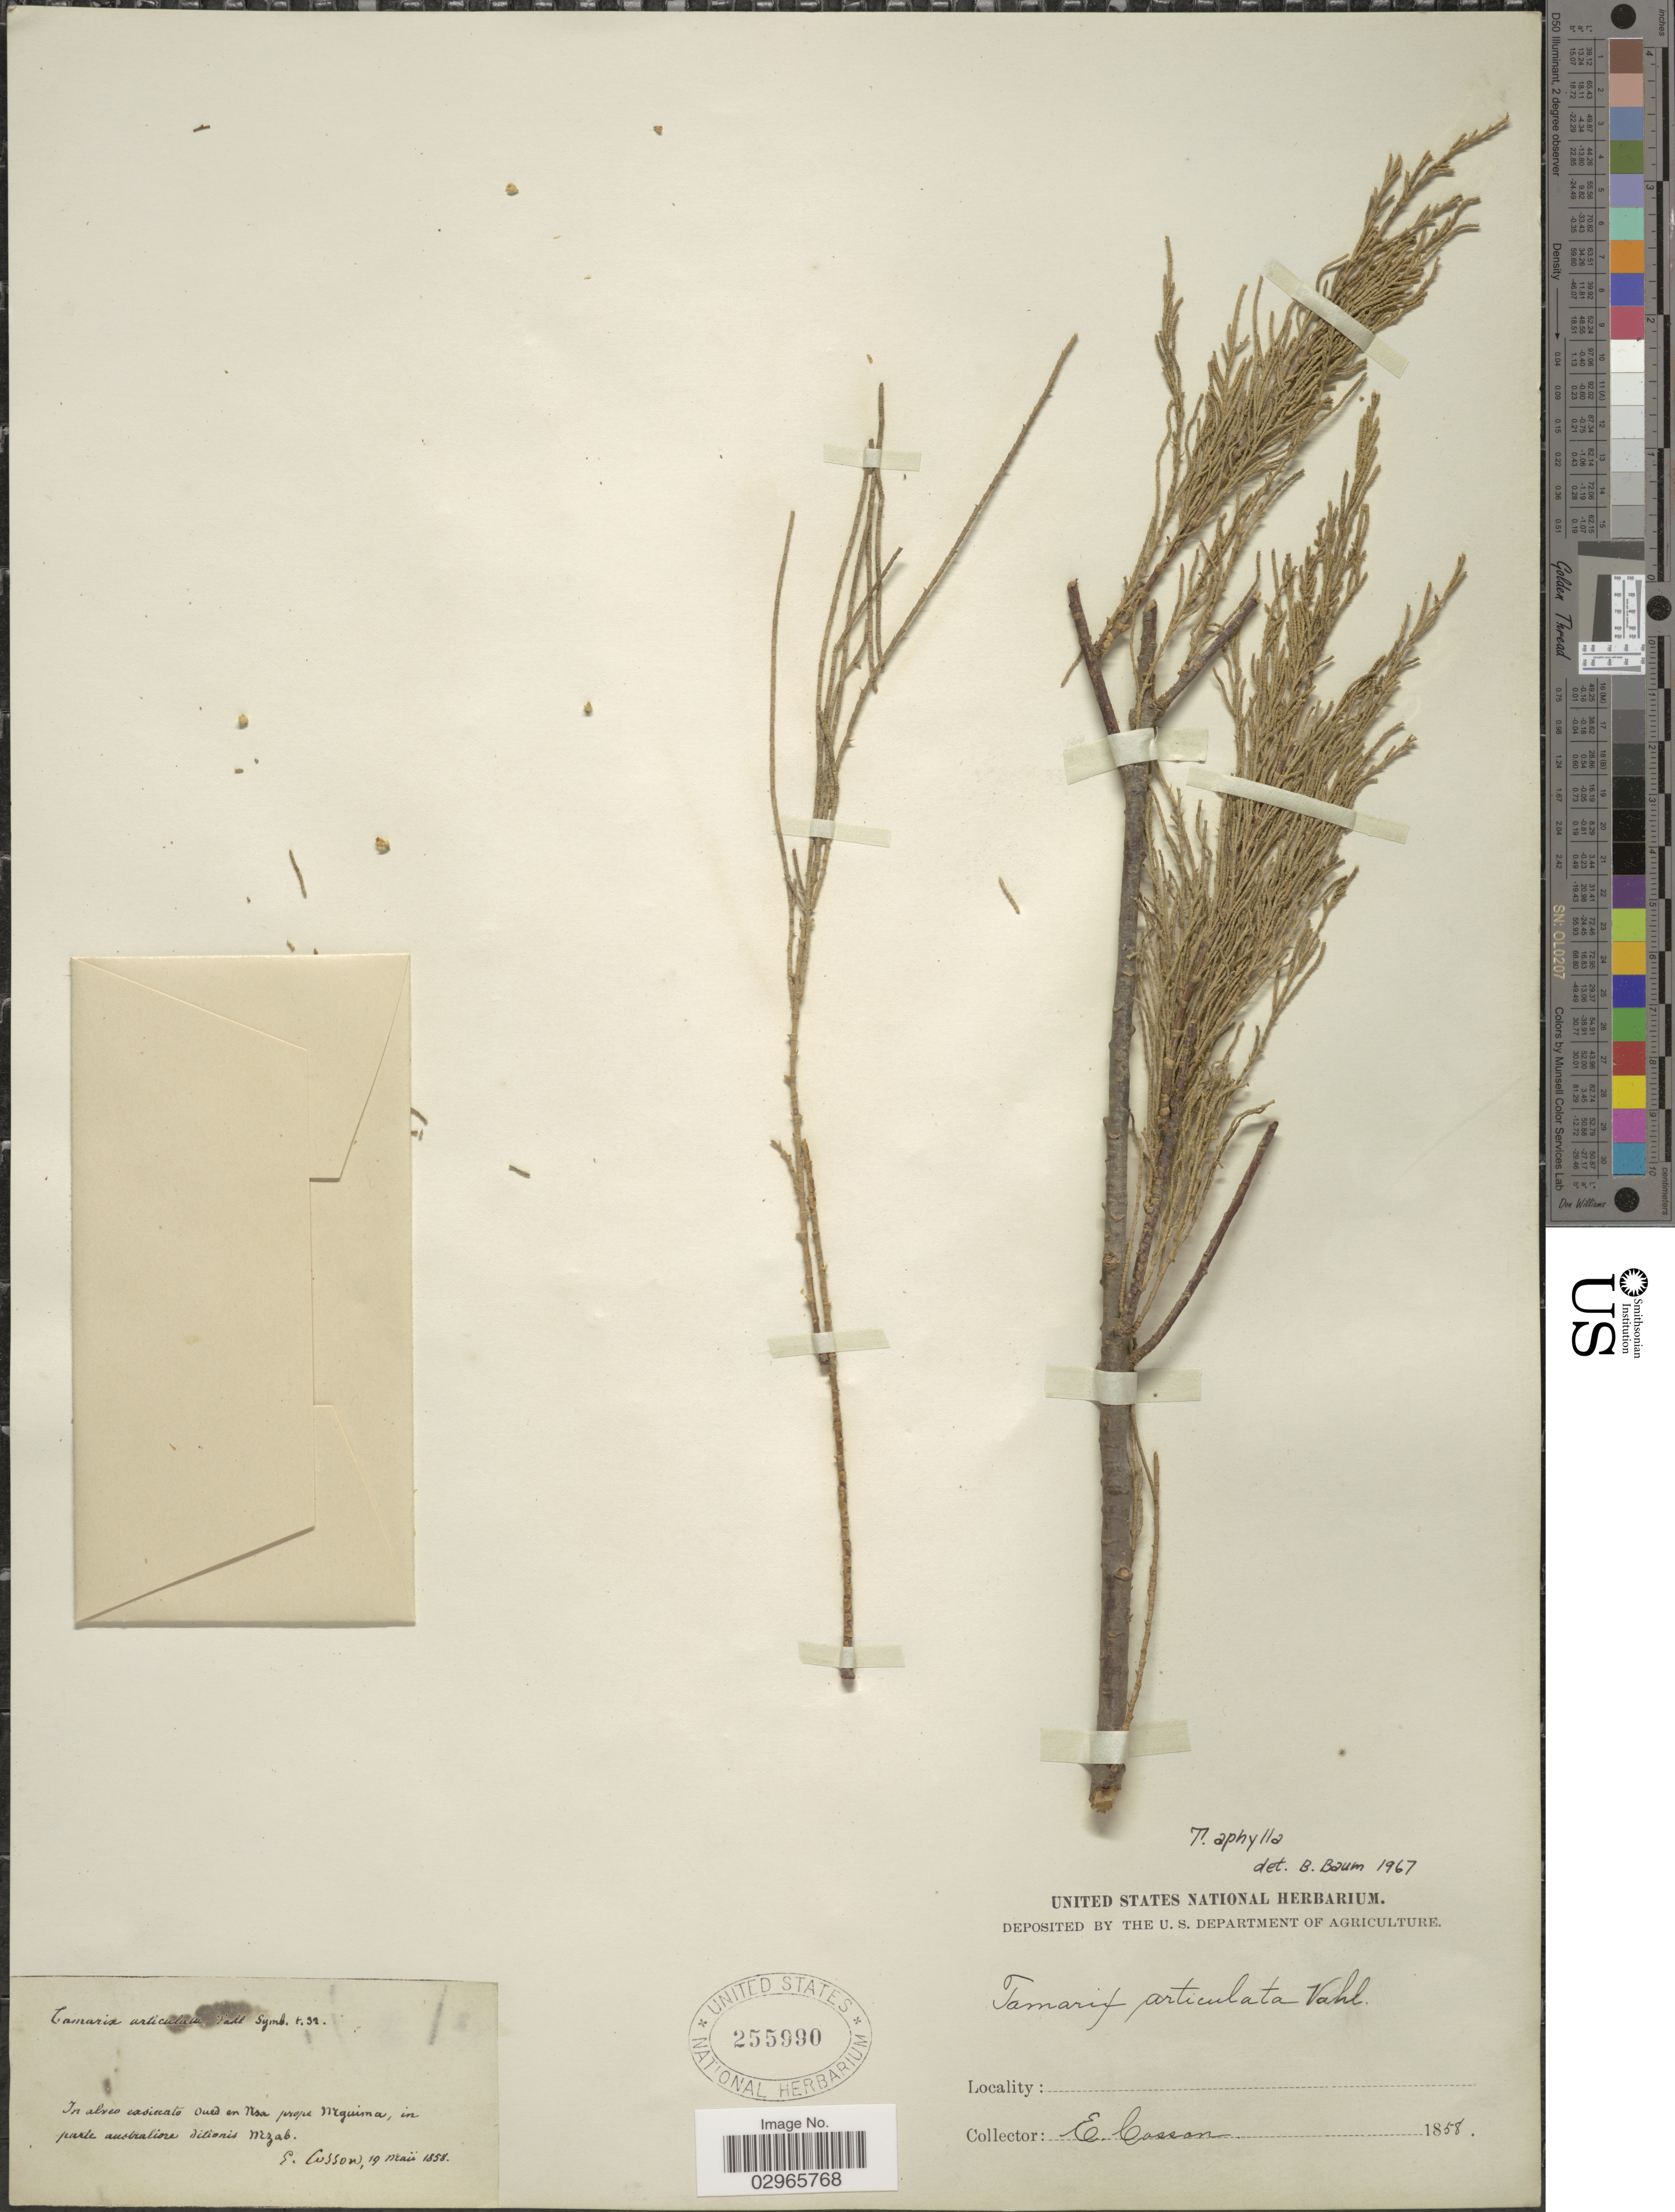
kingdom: Plantae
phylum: Tracheophyta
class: Magnoliopsida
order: Caryophyllales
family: Tamaricaceae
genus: Tamarix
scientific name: Tamarix aphylla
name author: (L.) H. Karst.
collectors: E. Cosson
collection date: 1858-05-19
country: Algeria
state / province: El Oued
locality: In alves Oued en Nsa prope Mguima, in parte australiore ditionis Nizab.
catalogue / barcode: US 255990